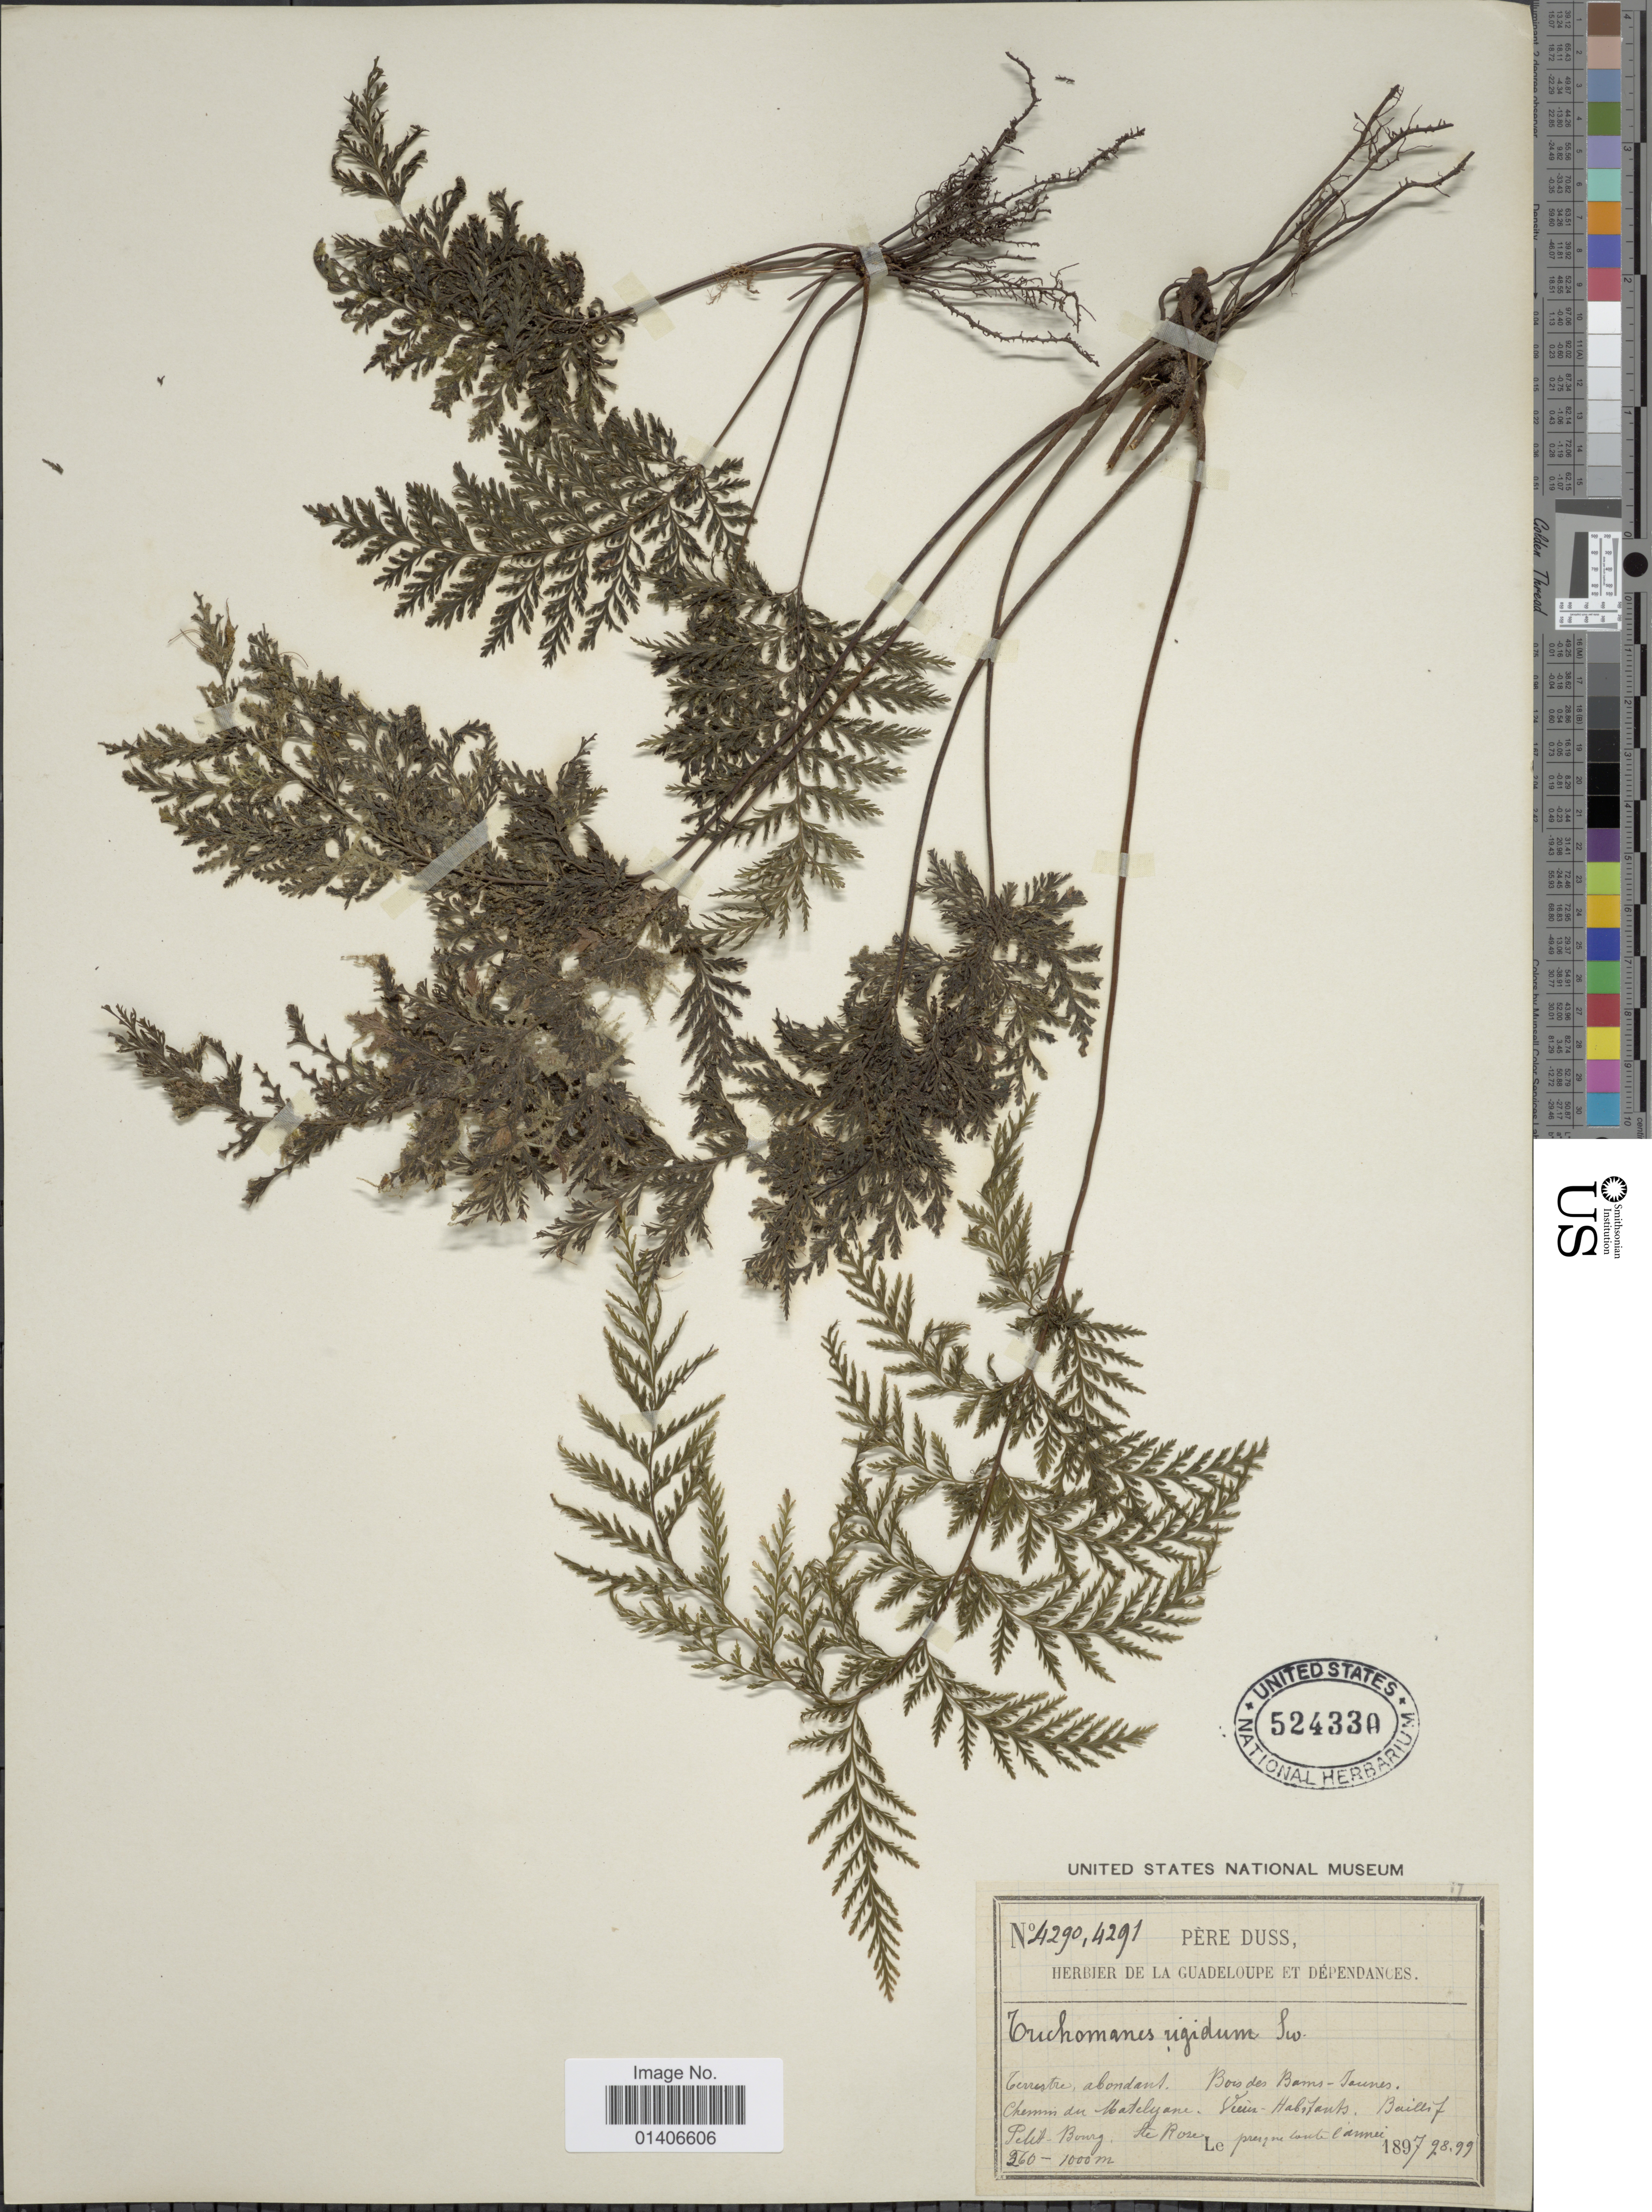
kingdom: Plantae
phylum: Tracheophyta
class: Polypodiopsida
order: Hymenophyllales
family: Hymenophyllaceae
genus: Abrodictyum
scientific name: Abrodictyum rigidum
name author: (Sw.) Ebihara & Dubuisson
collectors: Père Duss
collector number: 4290,4291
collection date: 1897/1899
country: Guadeloupe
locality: Bois des Bains-Jaunes, Chemin du Matelyane, Vieux-Habitants, Baillif, Petit-Bourg, Ste Rose.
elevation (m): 260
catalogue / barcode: US 524330